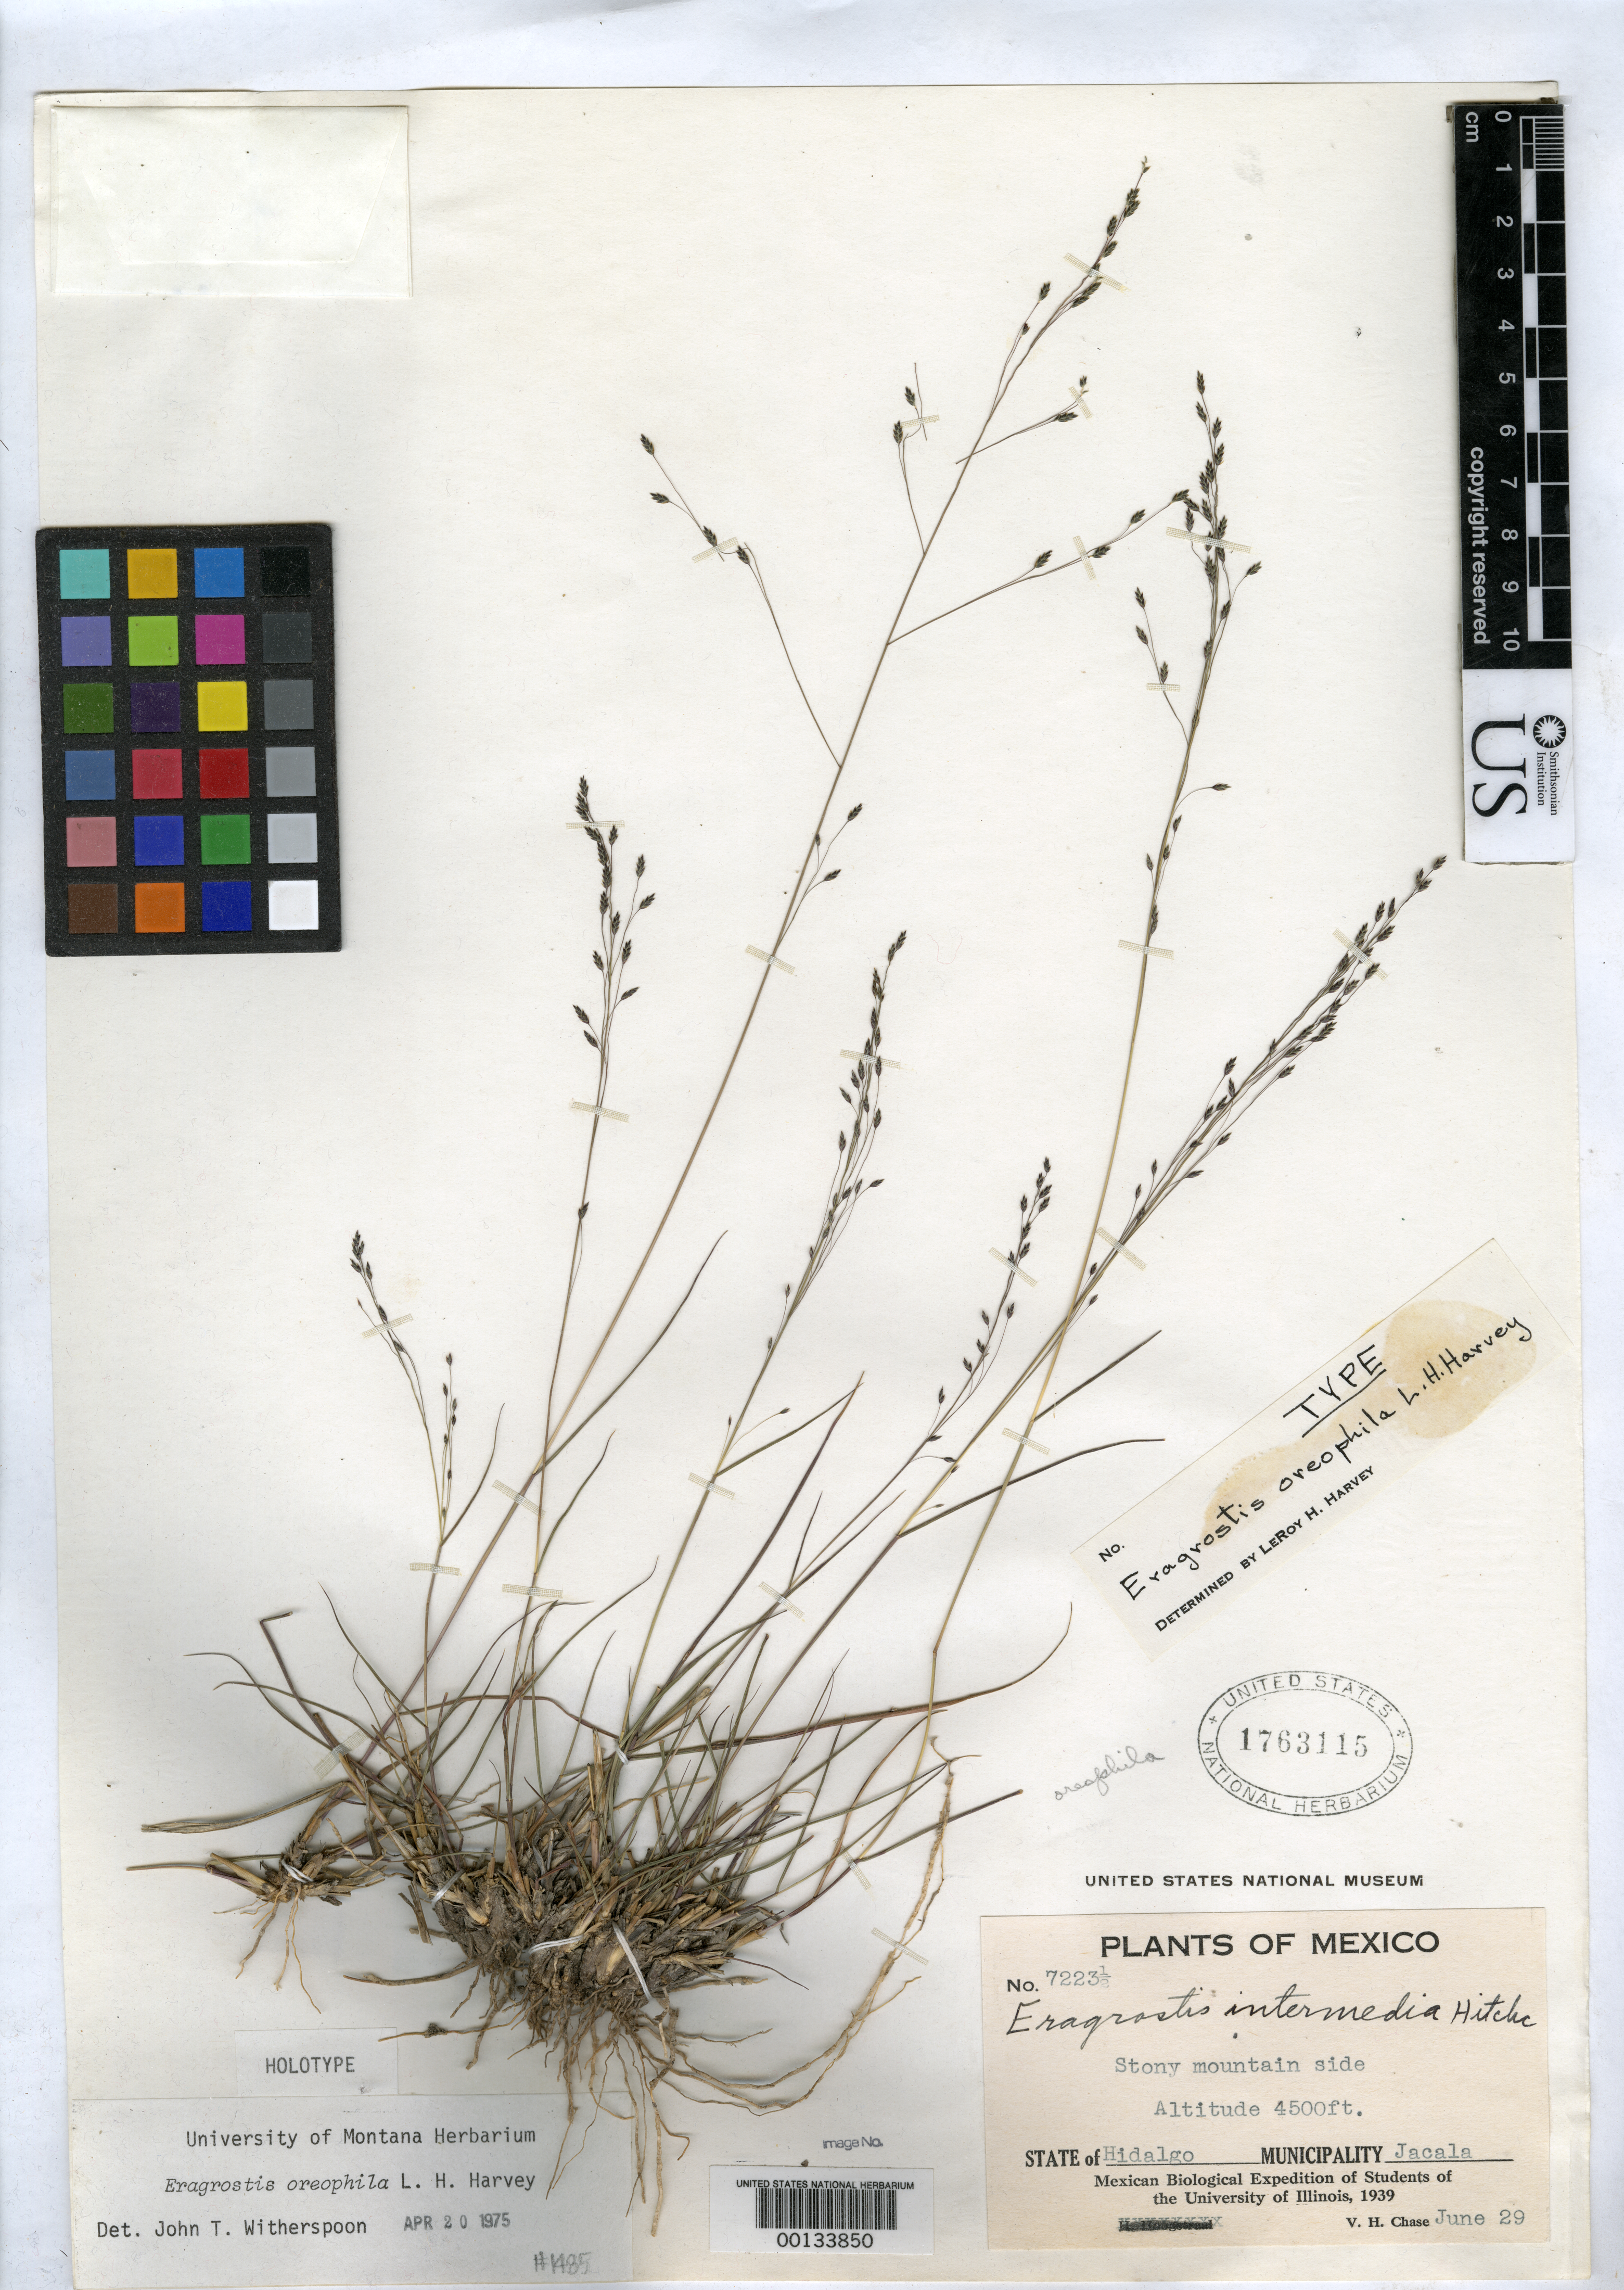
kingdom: Plantae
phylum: Tracheophyta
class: Liliopsida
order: Poales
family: Poaceae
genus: Eragrostis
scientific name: Eragrostis oerophila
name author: L.H. Harv.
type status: Holotype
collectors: V. H. Chase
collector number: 7223-1/2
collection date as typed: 29 Jun 1939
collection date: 1939-06-29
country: Mexico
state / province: Hidalgo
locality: Jacala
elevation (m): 1372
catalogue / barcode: US 1763115